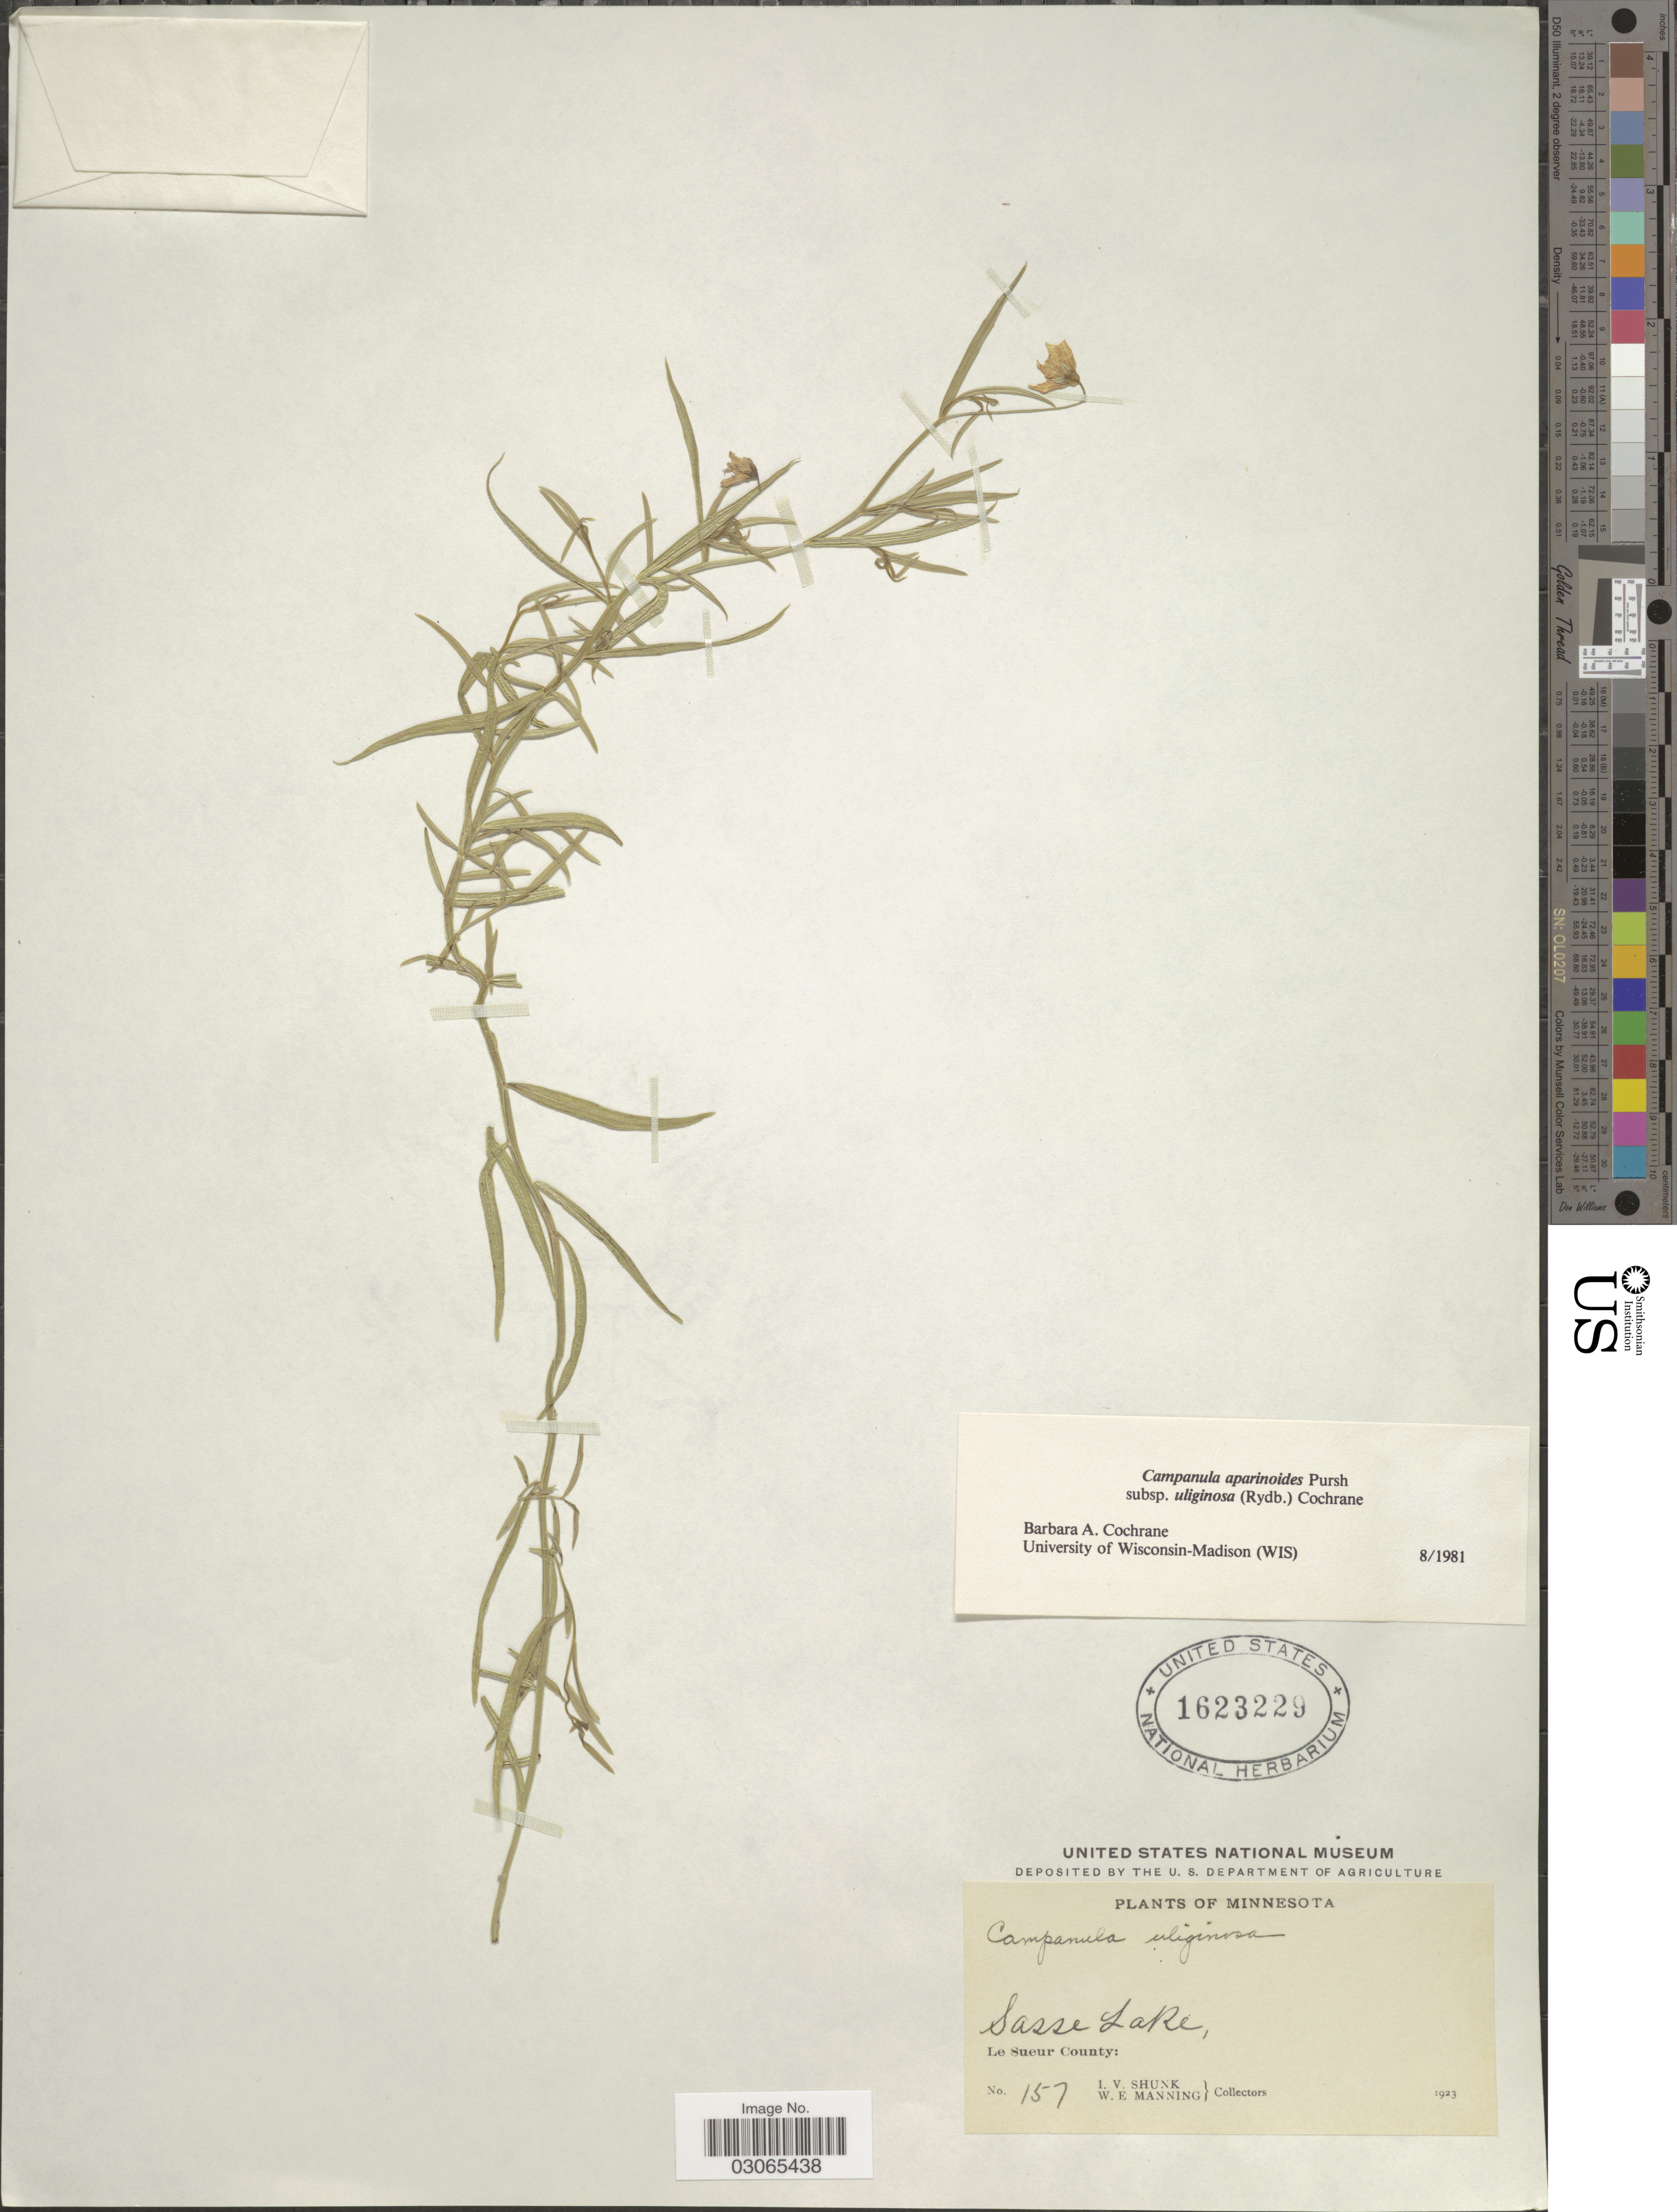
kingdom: Plantae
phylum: Tracheophyta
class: Magnoliopsida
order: Asterales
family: Campanulaceae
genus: Campanula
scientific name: Campanula aparinoides var. uliginosa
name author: (Rydb.) Gleason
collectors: I. Shunk & W. Manning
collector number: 157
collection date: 1923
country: United States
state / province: Minnesota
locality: Sasse Lake, Le Sueur County.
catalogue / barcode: US 1623229